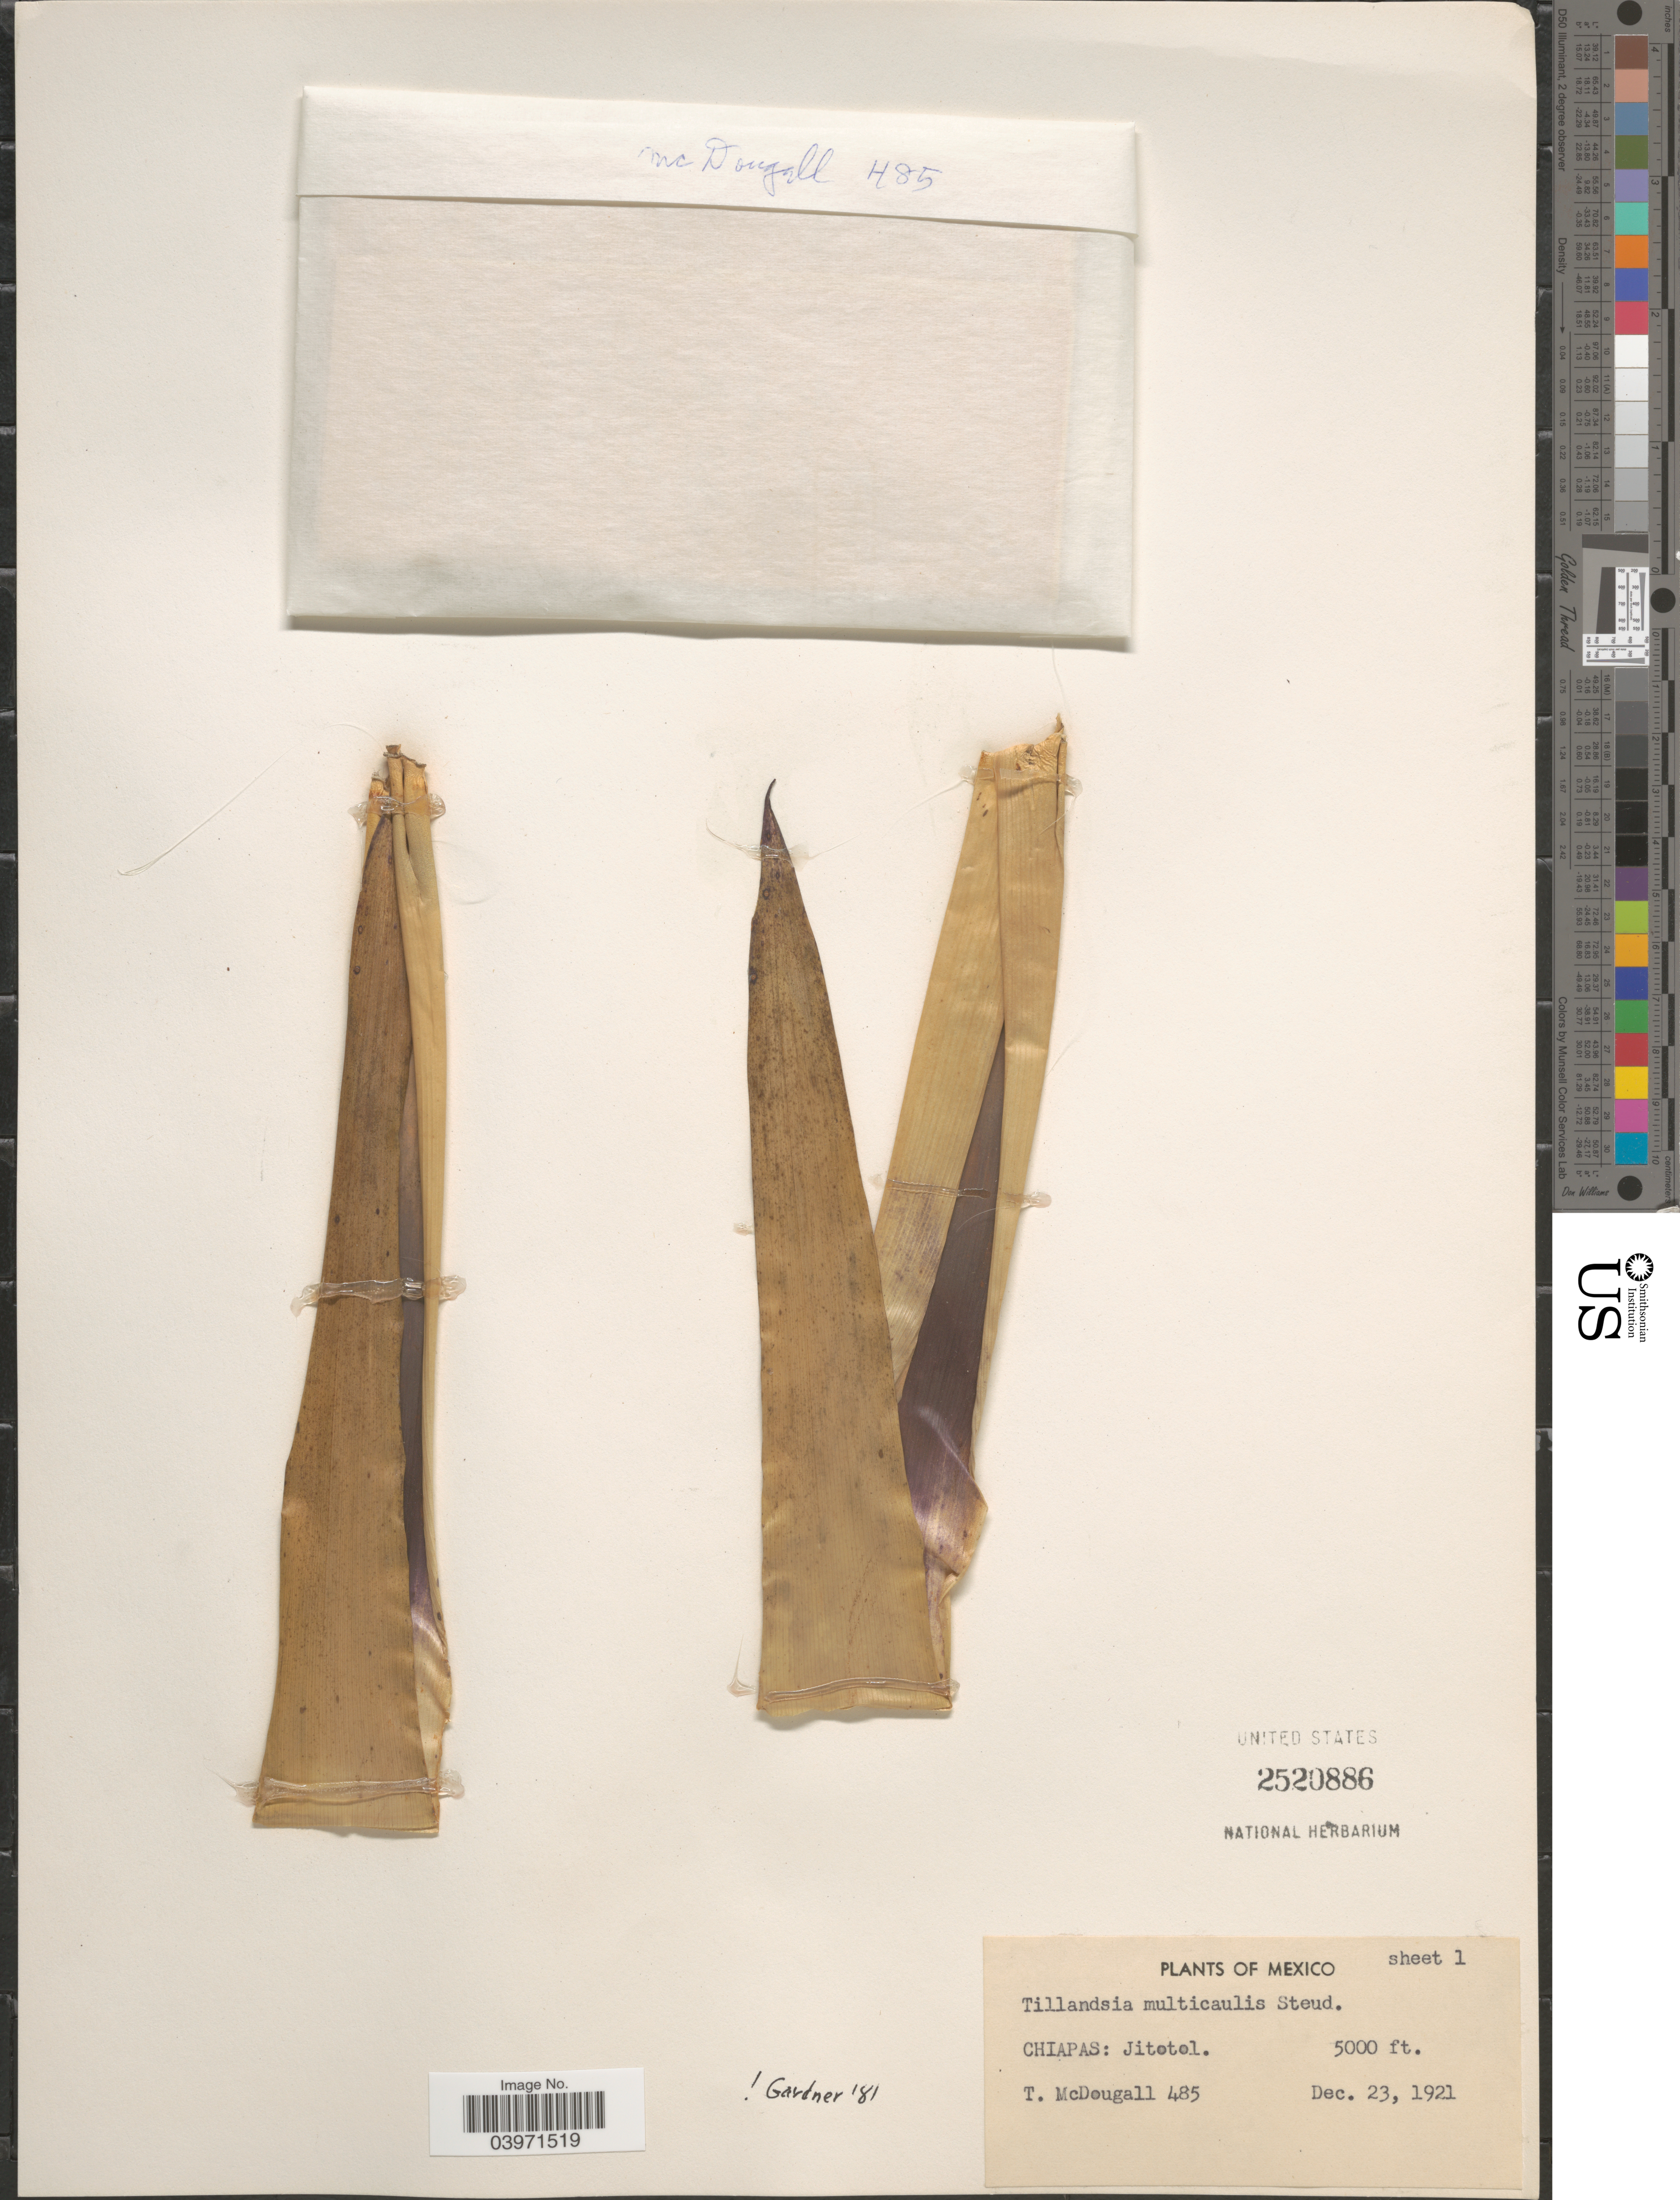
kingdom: Plantae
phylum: Tracheophyta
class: Liliopsida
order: Poales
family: Bromeliaceae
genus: Tillandsia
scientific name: Tillandsia multicaulis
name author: Steud.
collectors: T. B. MacDougall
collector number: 485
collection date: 1921-12-23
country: Mexico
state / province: Chiapas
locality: Jitotol.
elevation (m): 1524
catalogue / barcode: US 2520886